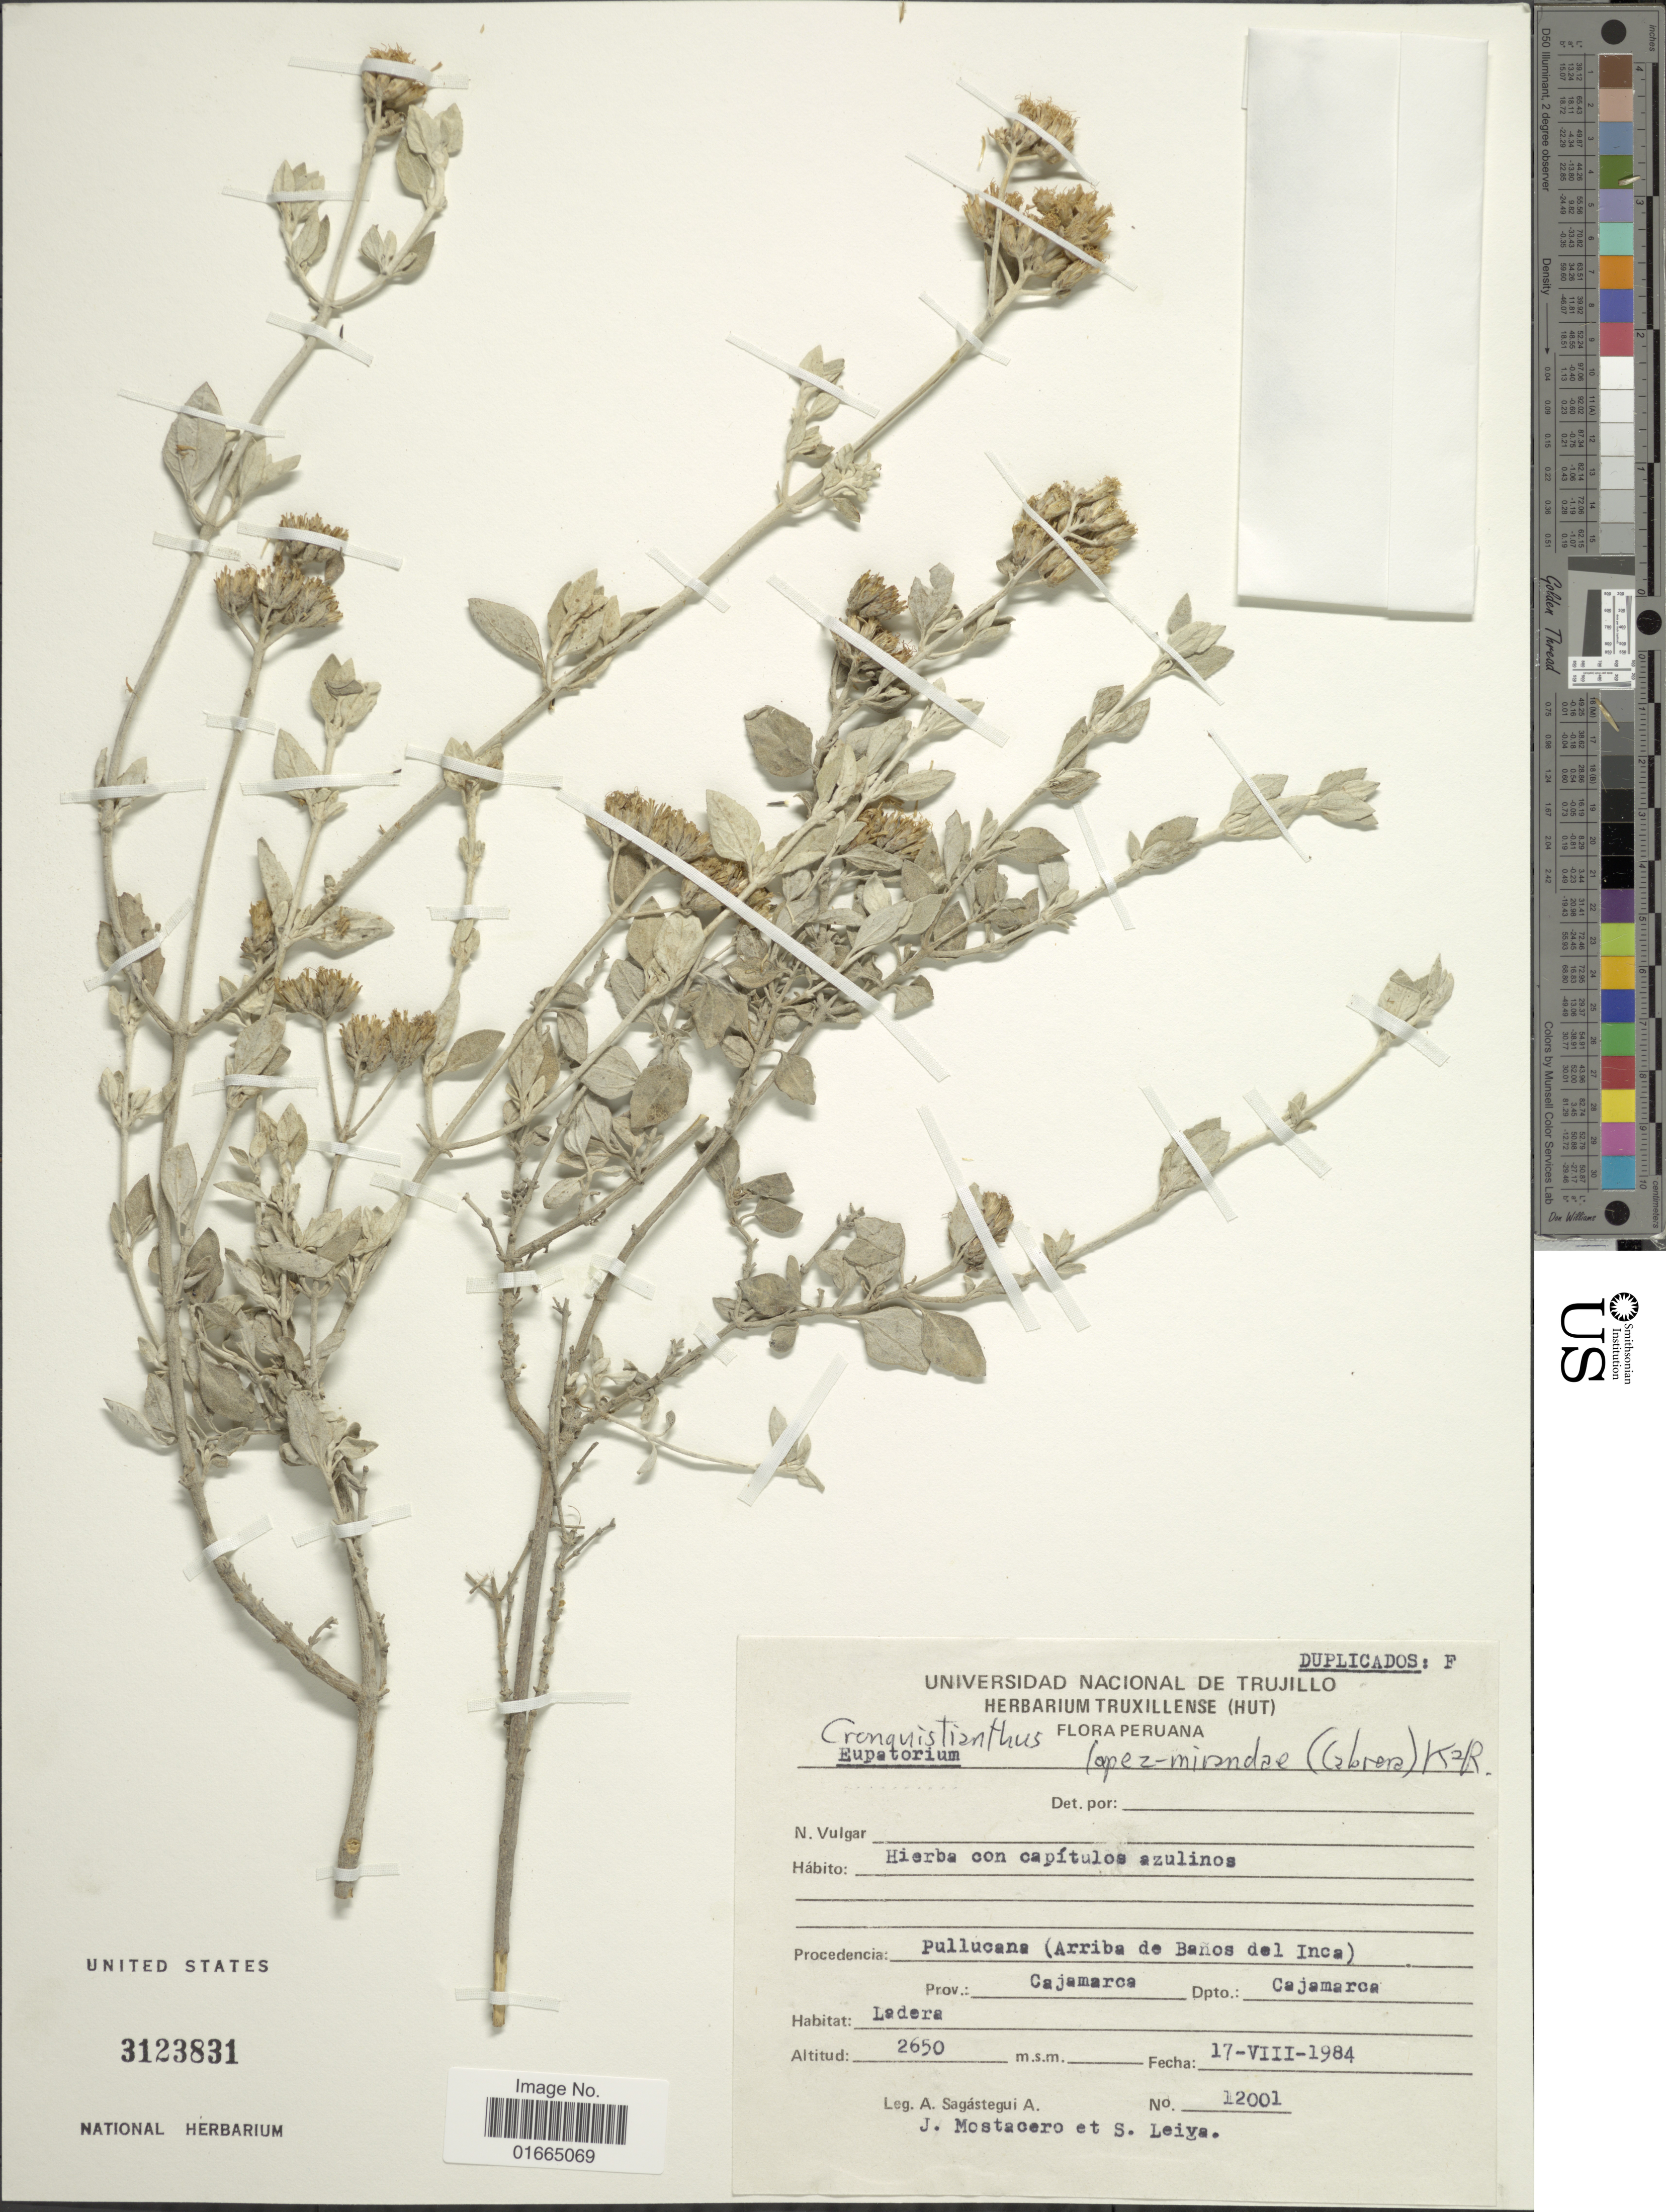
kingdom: Plantae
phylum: Tracheophyta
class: Magnoliopsida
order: Asterales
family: Asteraceae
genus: Cronquistianthus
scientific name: Cronquistianthus lopezmirandae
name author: (Cabrera) R.M. King & H. Rob.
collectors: A. Sagástegui A., J. Mostacero & S. Leiva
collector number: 12001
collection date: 1984-08-17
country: Peru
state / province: Cajamarca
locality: Pullucana (Arriba de Baños del Inca). Prov.: Cajamarca. Dpto.: Cajamarca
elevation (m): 2650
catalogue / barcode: US 3123831